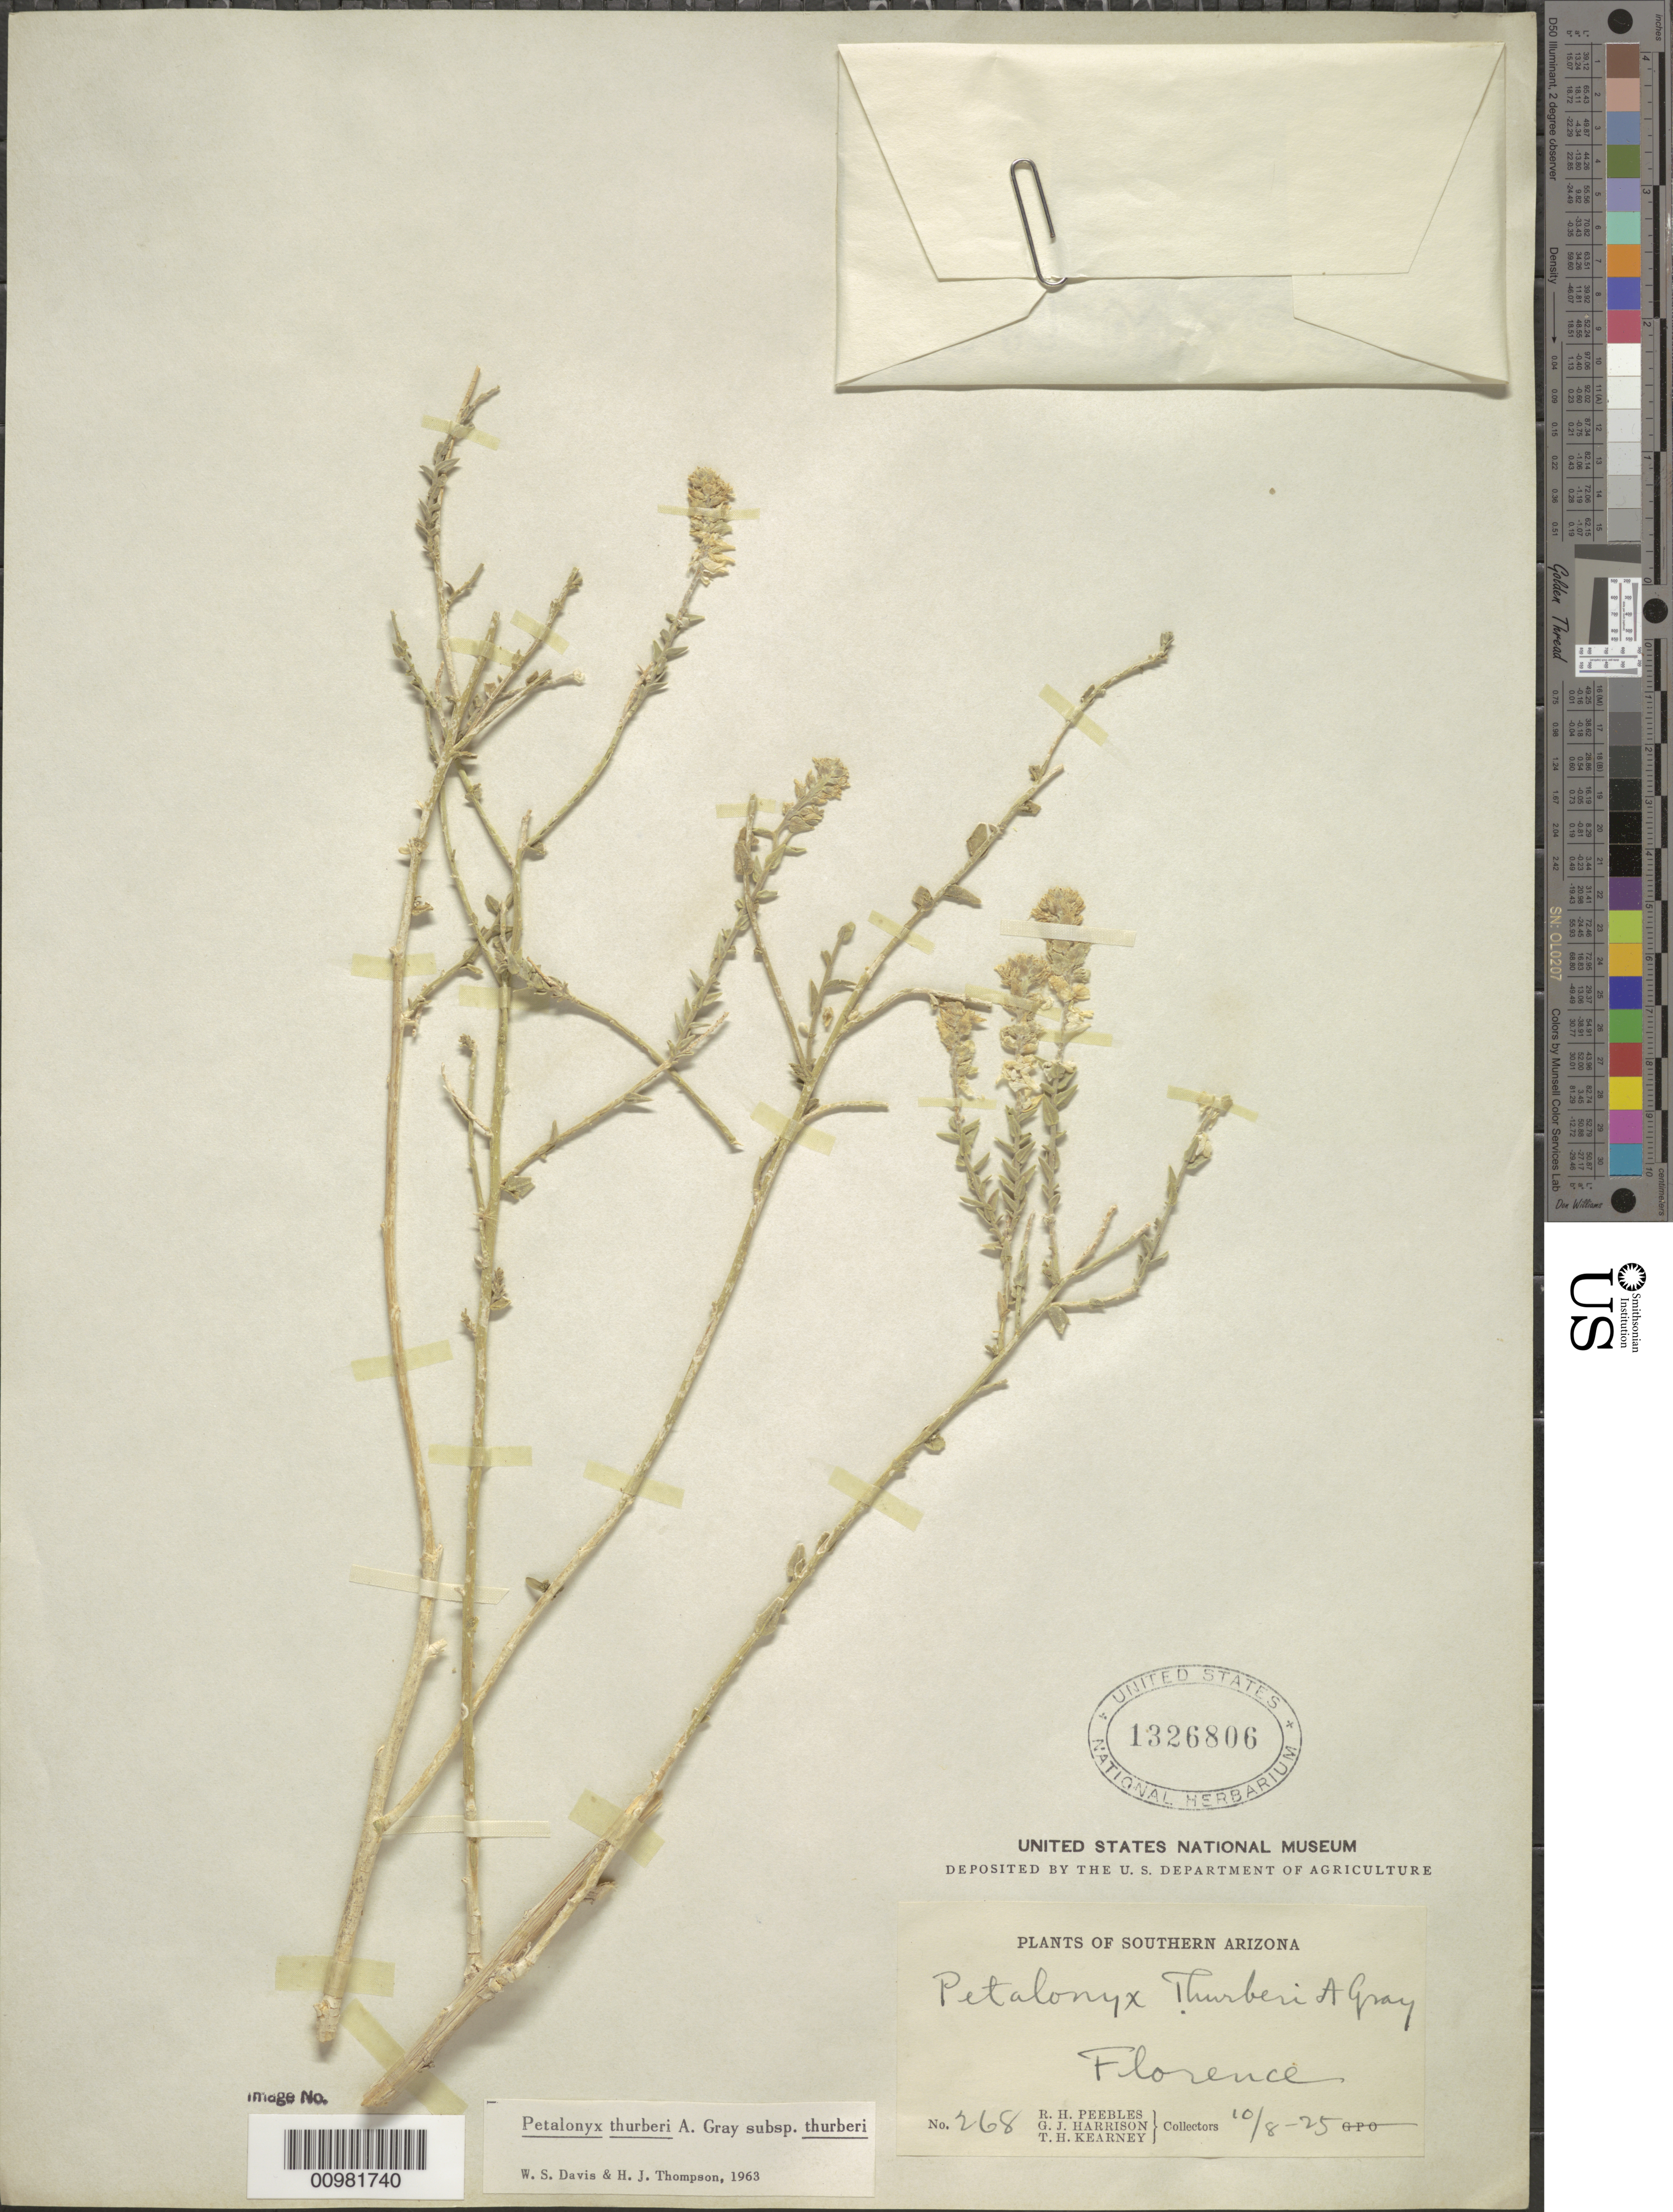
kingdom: Plantae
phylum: Tracheophyta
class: Magnoliopsida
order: Cornales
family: Loasaceae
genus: Petalonyx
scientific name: Petalonyx thurberi subsp. thurberi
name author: A. Gray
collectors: R. H. Peebles & G. J. Harrison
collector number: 268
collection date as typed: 08 Oct 1925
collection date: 1925-10-08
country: United States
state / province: Arizona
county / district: Pinal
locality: Florence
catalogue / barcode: US 1326806